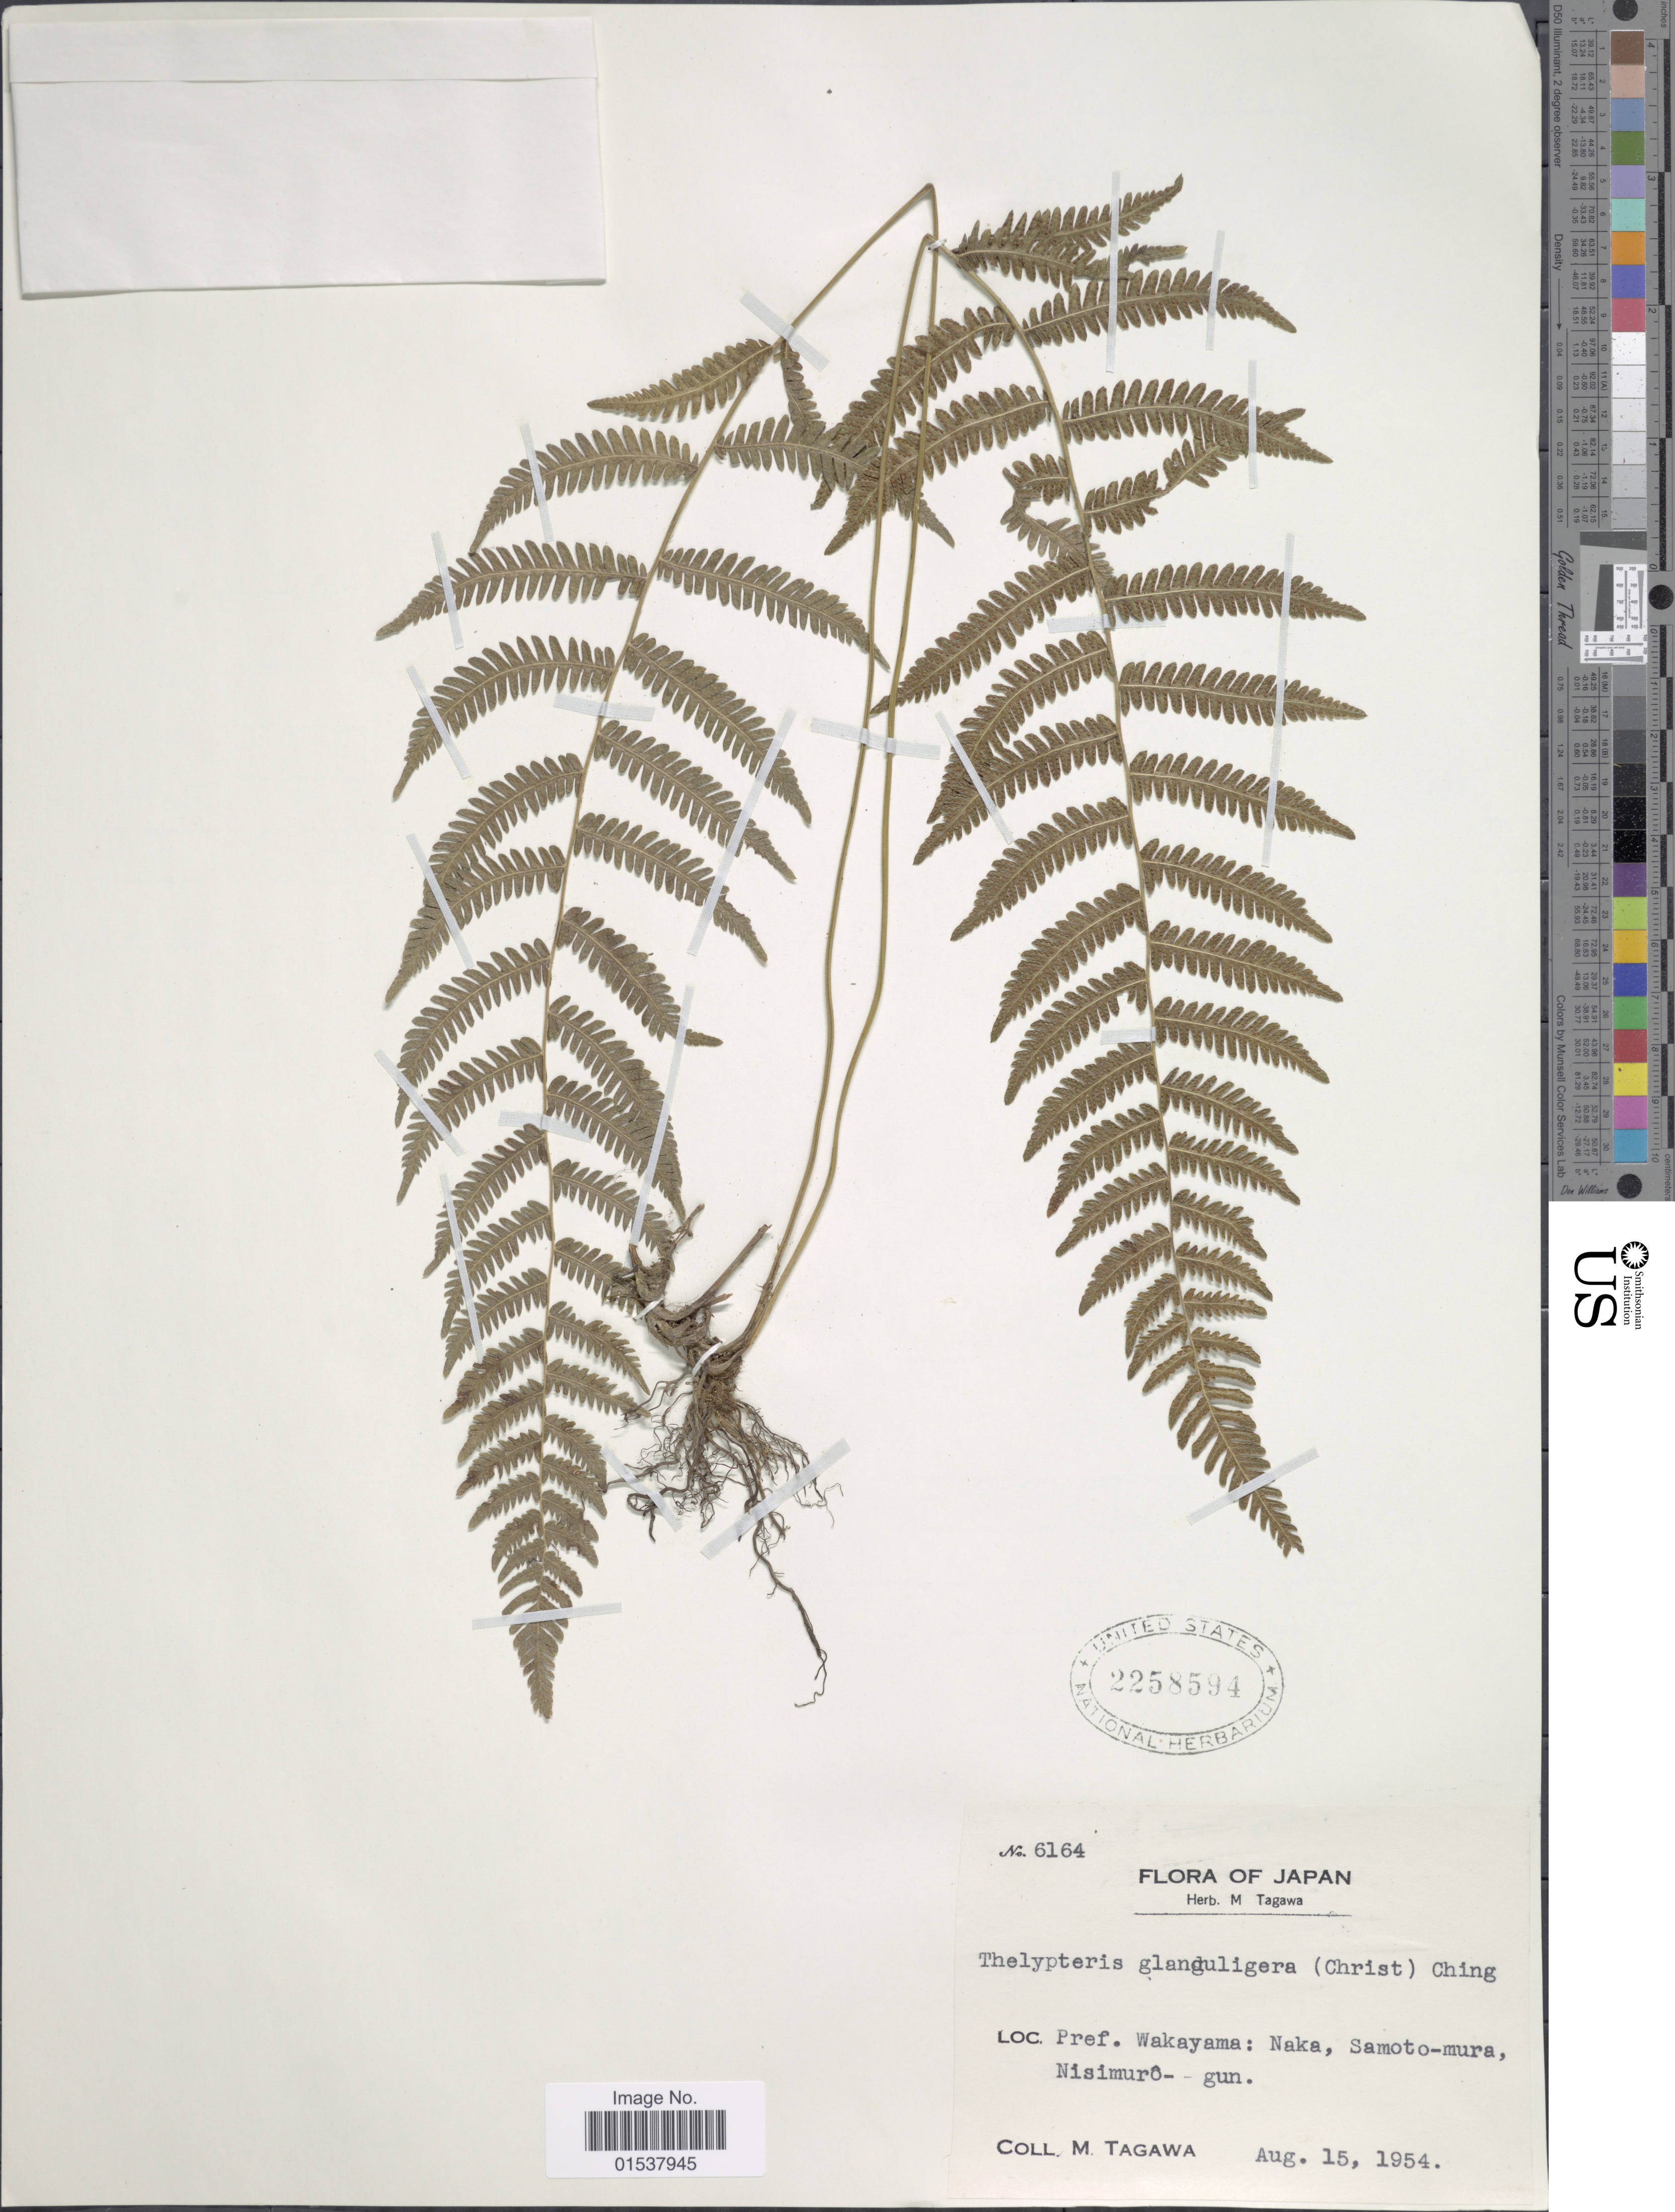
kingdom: Plantae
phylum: Tracheophyta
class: Polypodiopsida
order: Polypodiales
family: Thelypteridaceae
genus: Parathelypteris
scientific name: Parathelypteris glanduligera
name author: (Kunze) Ching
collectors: M. Tagawa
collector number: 6164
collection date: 1954-08-15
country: Japan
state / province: Wakayama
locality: Pref. Wakayama: Naka, Samoto-mura, Nisimuro-gun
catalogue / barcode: US 2258594